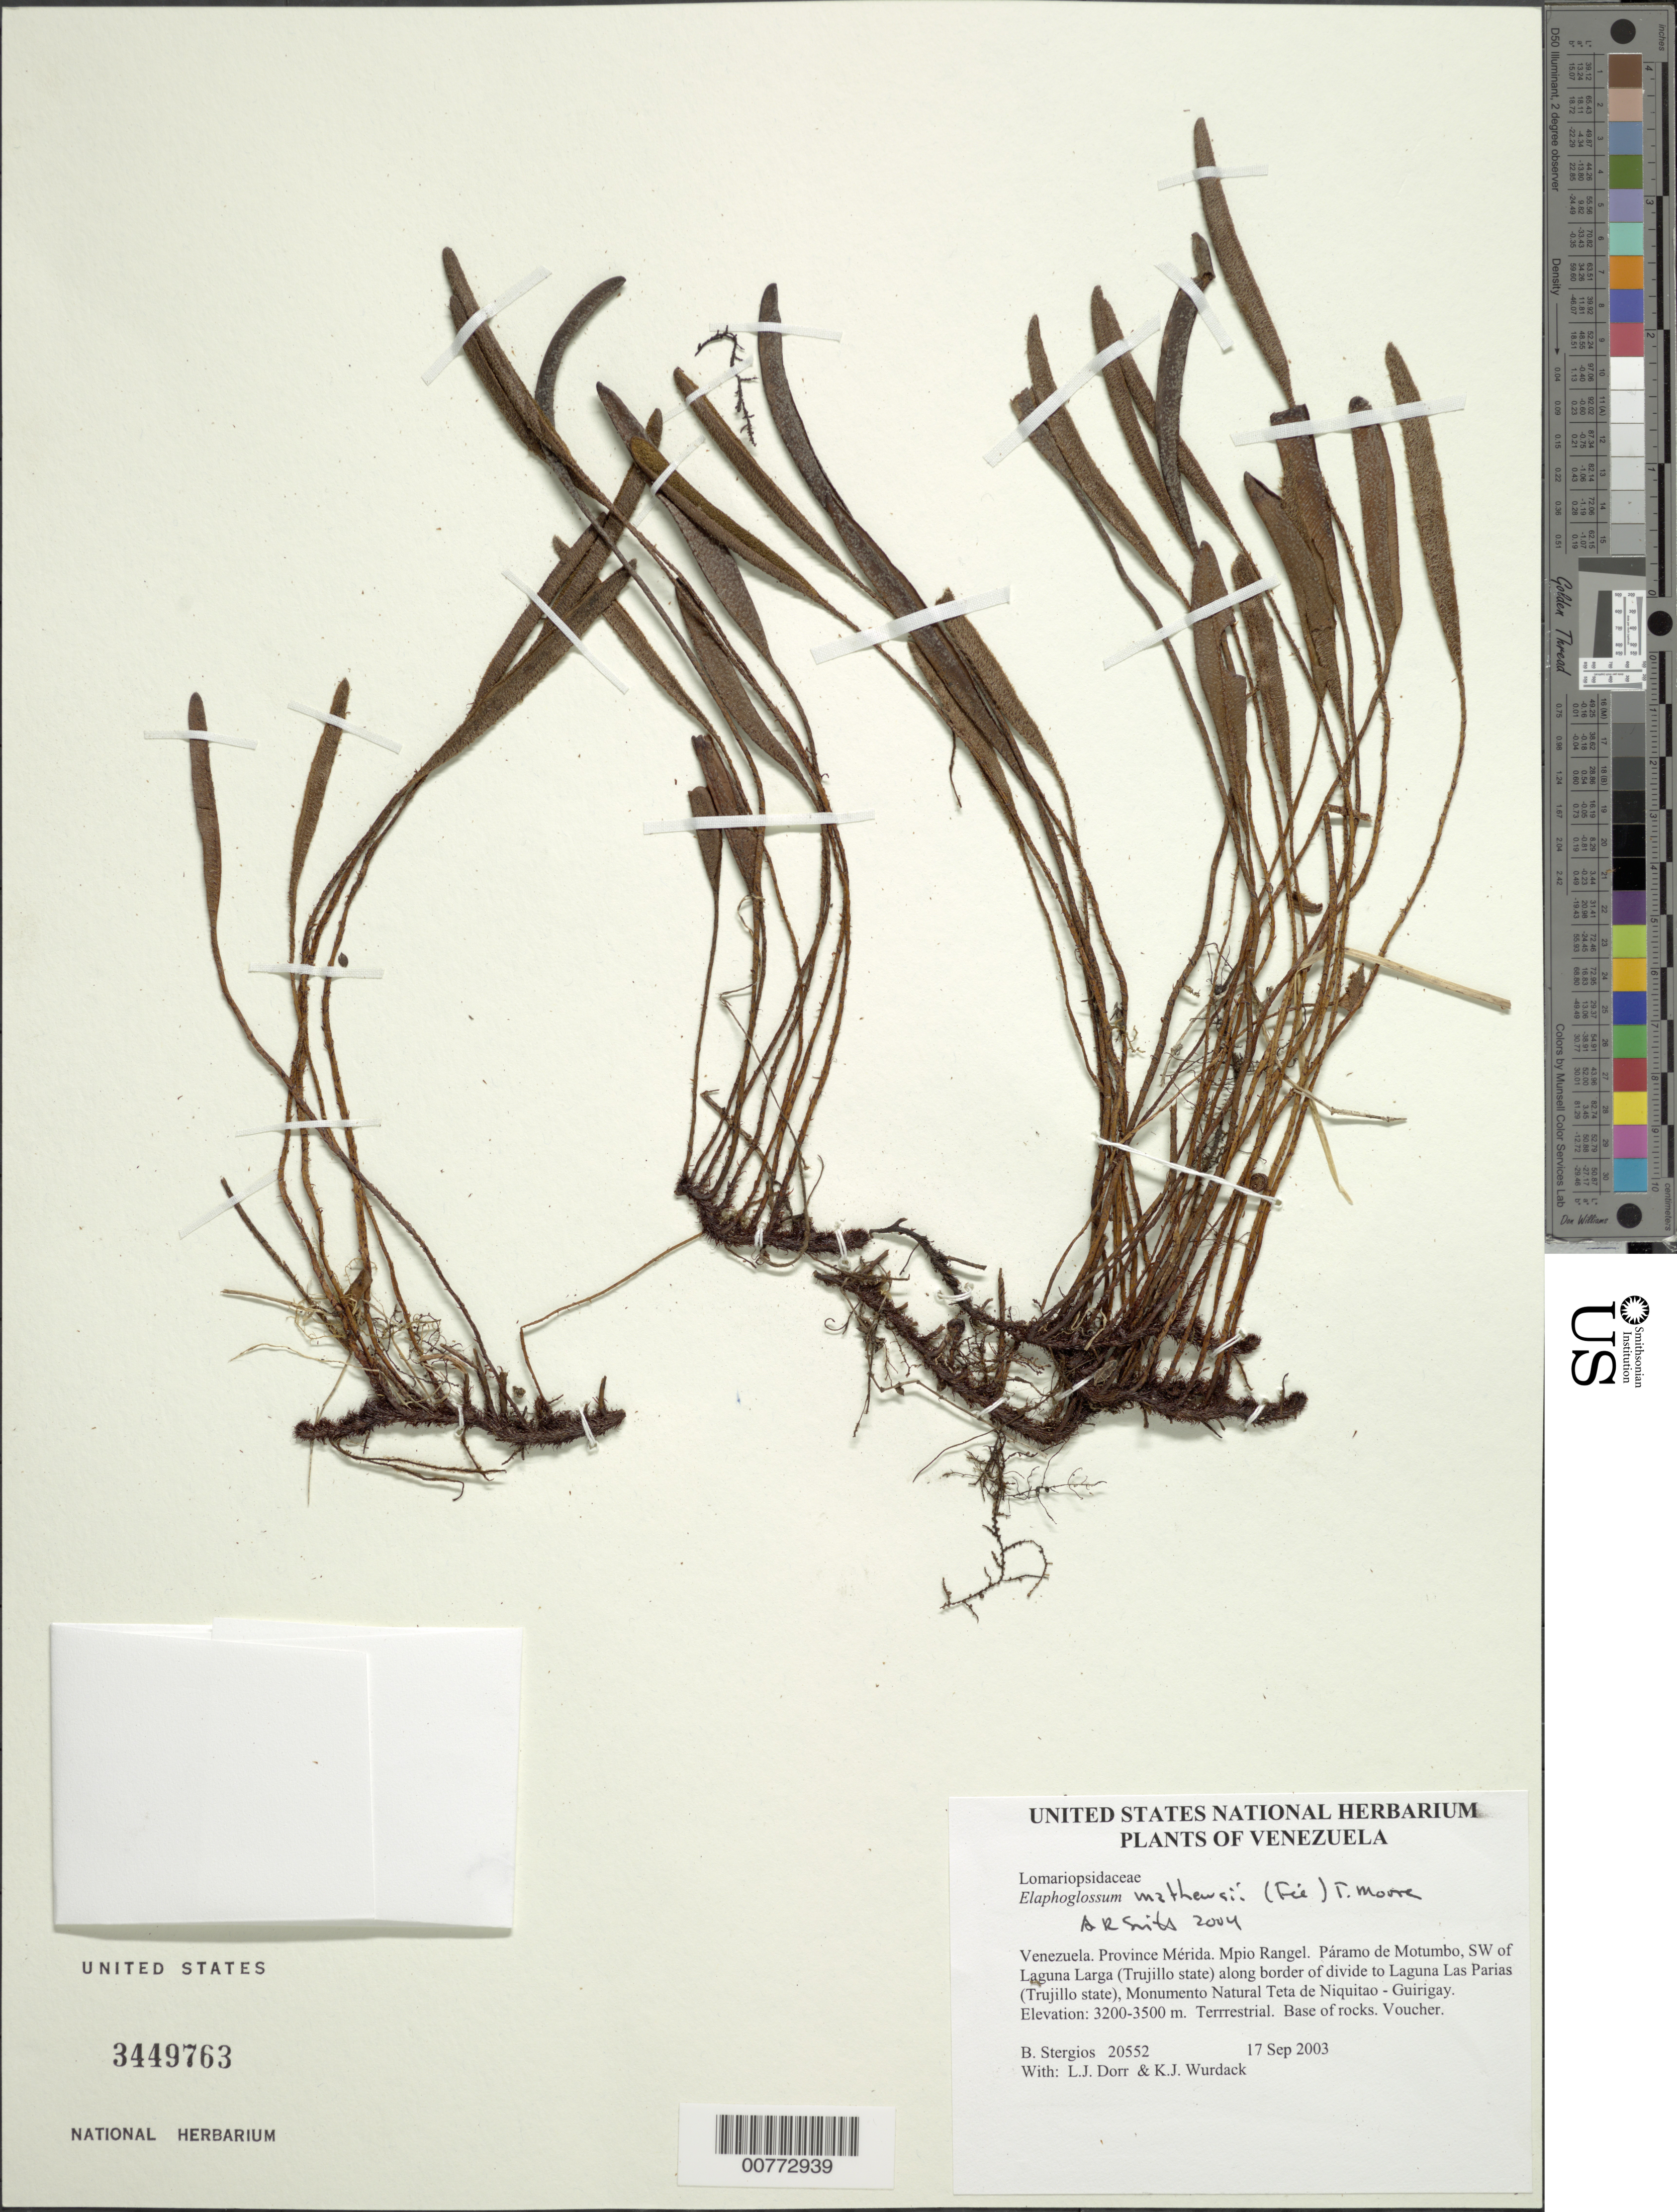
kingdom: Plantae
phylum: Tracheophyta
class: Polypodiopsida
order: Polypodiales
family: Dryopteridaceae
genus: Elaphoglossum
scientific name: Elaphoglossum mathewsii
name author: (Fée) T. Moore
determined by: Smith, Alan R., (UC)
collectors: B. G. Stergios, L. J. Dorr & K. Wurdack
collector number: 20552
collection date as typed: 17 Sep 2003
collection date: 2003-09-17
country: Venezuela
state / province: Mérida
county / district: Rangel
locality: Páramo de Motumbo, NW of Laguna Larga (Trujillo state), Monumento Natural Teta de Niquitao - Guirigay.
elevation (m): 3200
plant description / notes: PORT, US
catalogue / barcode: US 3449763